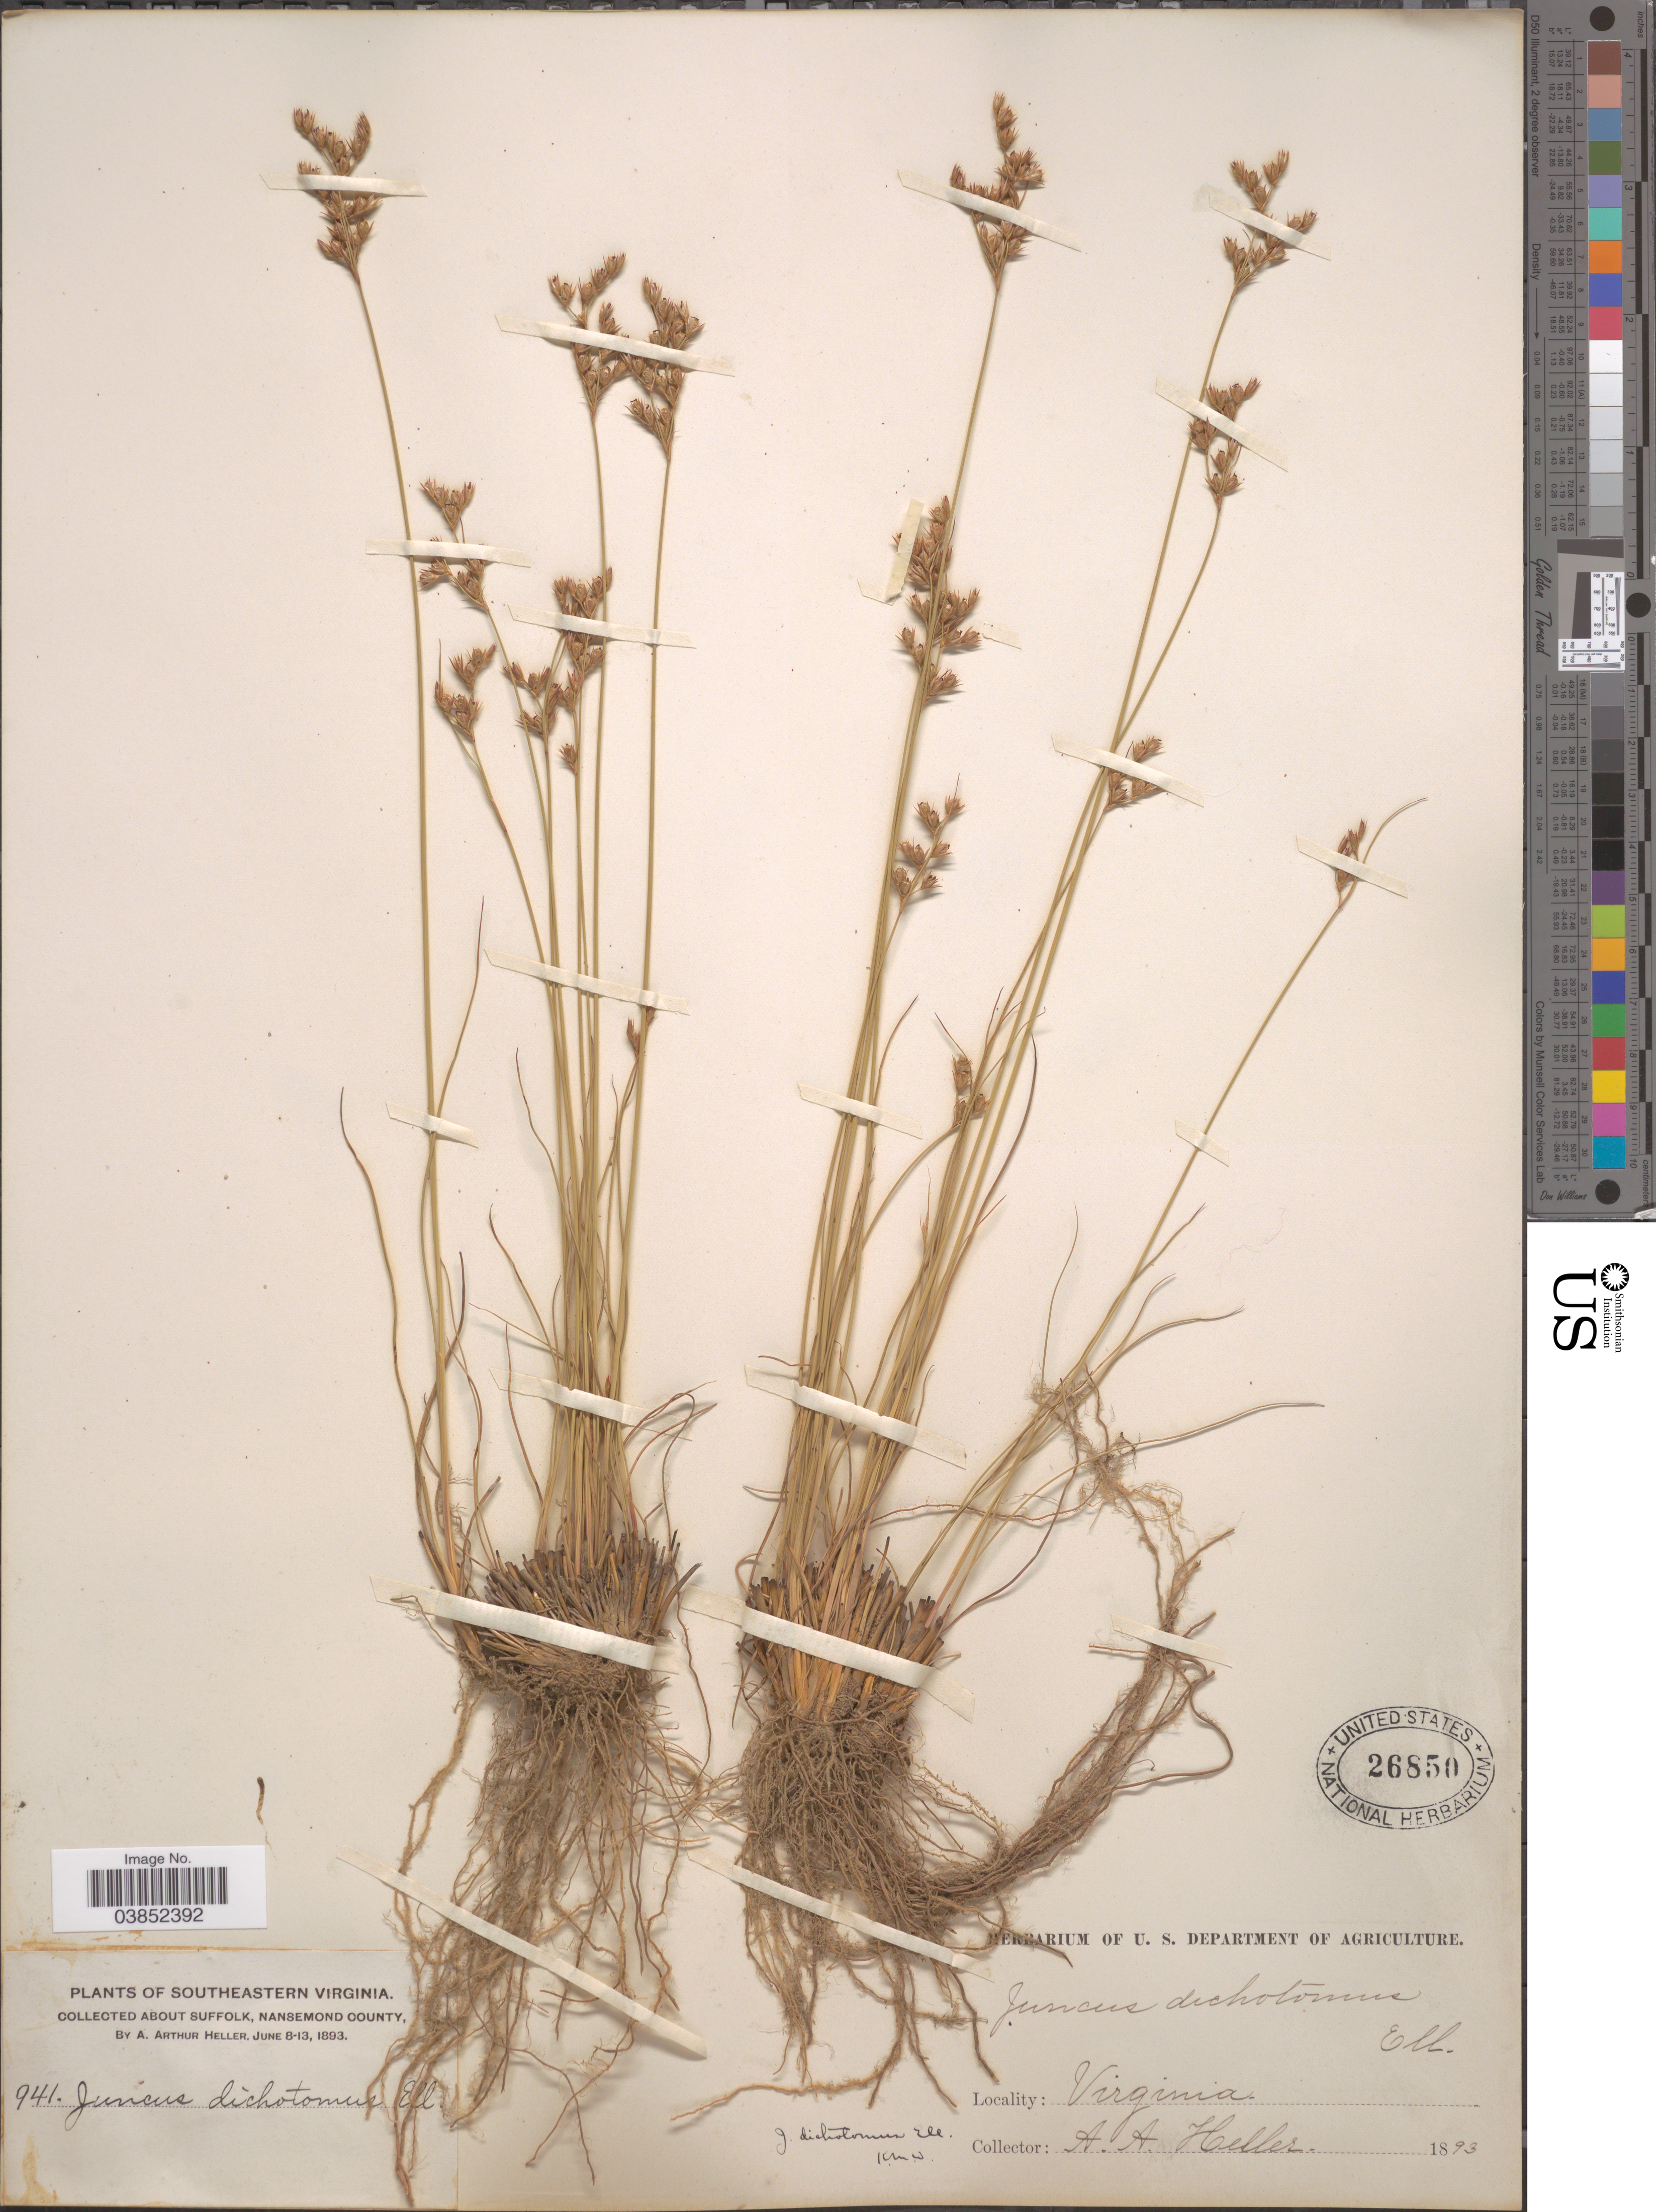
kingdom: Plantae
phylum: Tracheophyta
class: Liliopsida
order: Poales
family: Juncaceae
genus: Juncus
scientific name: Juncus dichotomus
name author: Elliott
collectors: A. A. Heller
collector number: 941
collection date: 1893-06-08/1893-06-13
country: United States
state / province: Virginia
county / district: City of Suffolk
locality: Southeastern Virginia. About Suffolk, Nansemond County.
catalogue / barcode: US 26850